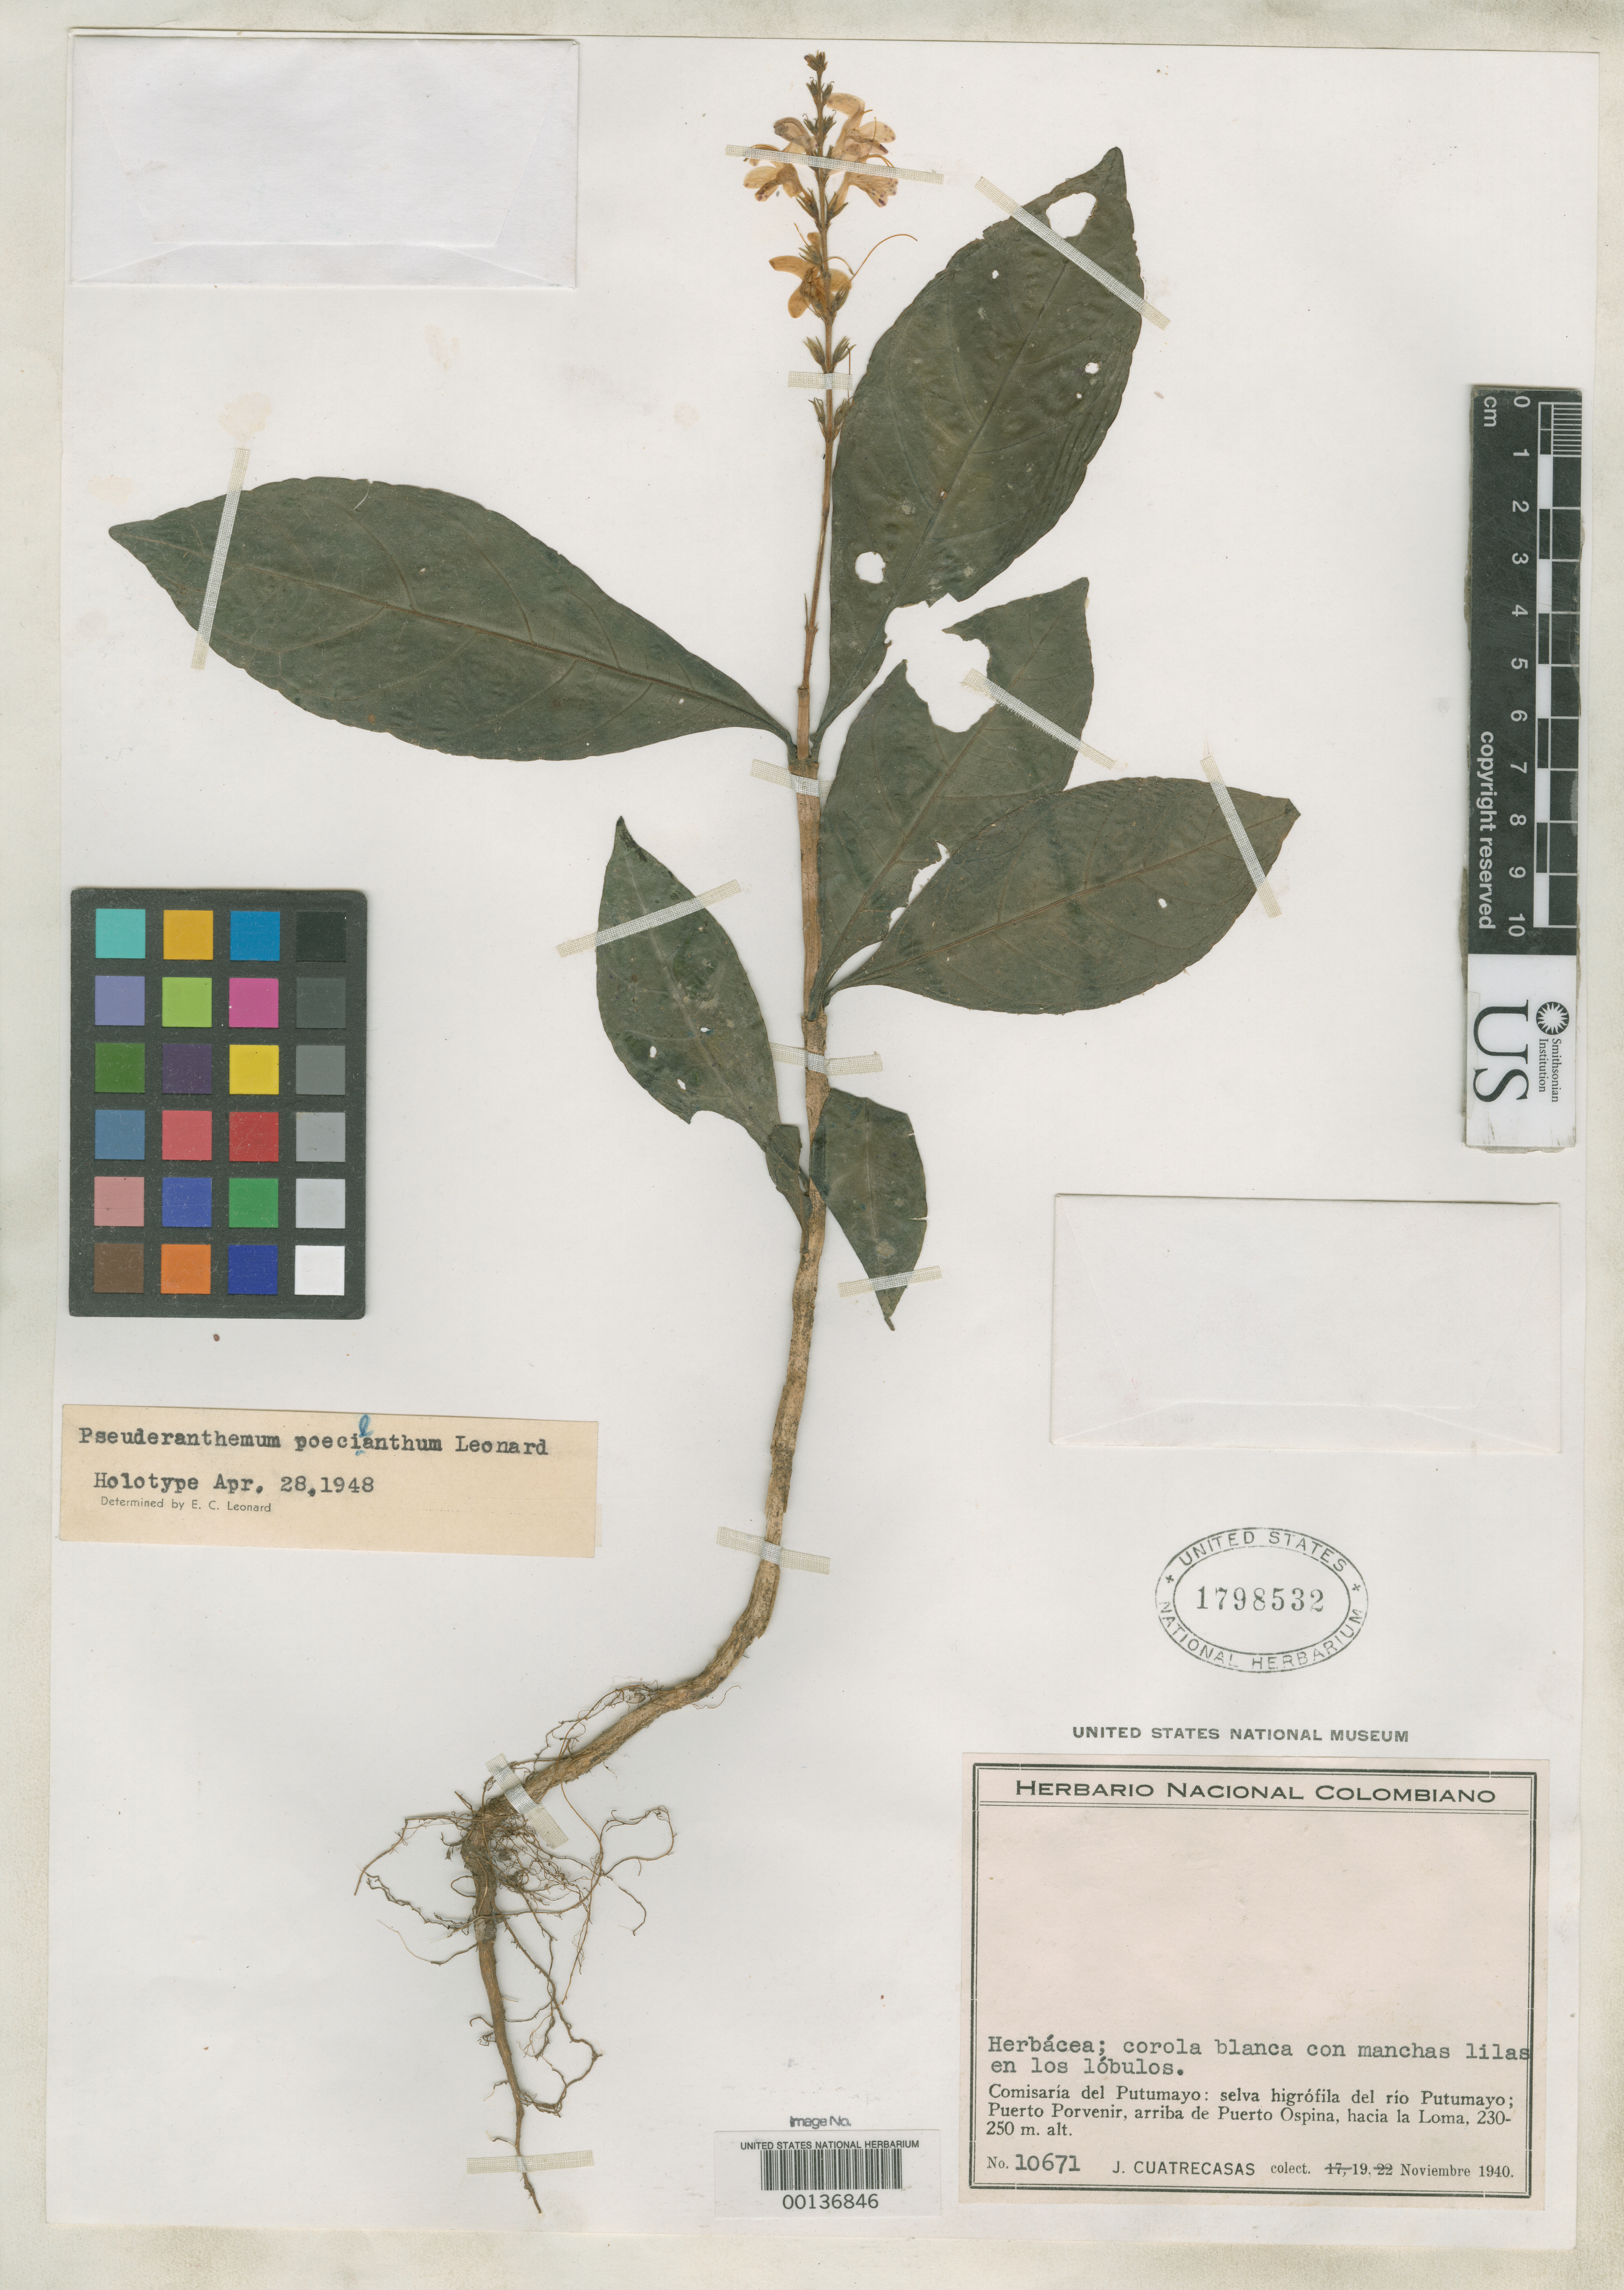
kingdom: Plantae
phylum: Tracheophyta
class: Magnoliopsida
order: Lamiales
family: Acanthaceae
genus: Pseuderanthemum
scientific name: Pseuderanthemum poecilanthum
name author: Leonard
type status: Holotype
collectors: J. Cuatrecasas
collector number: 10671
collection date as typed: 19 Nov 1940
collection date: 1940-11-19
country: Colombia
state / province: Putumayo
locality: Puerto Porvenir, above Puerto Ospina, Hacia La Loma.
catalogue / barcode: US 1798532